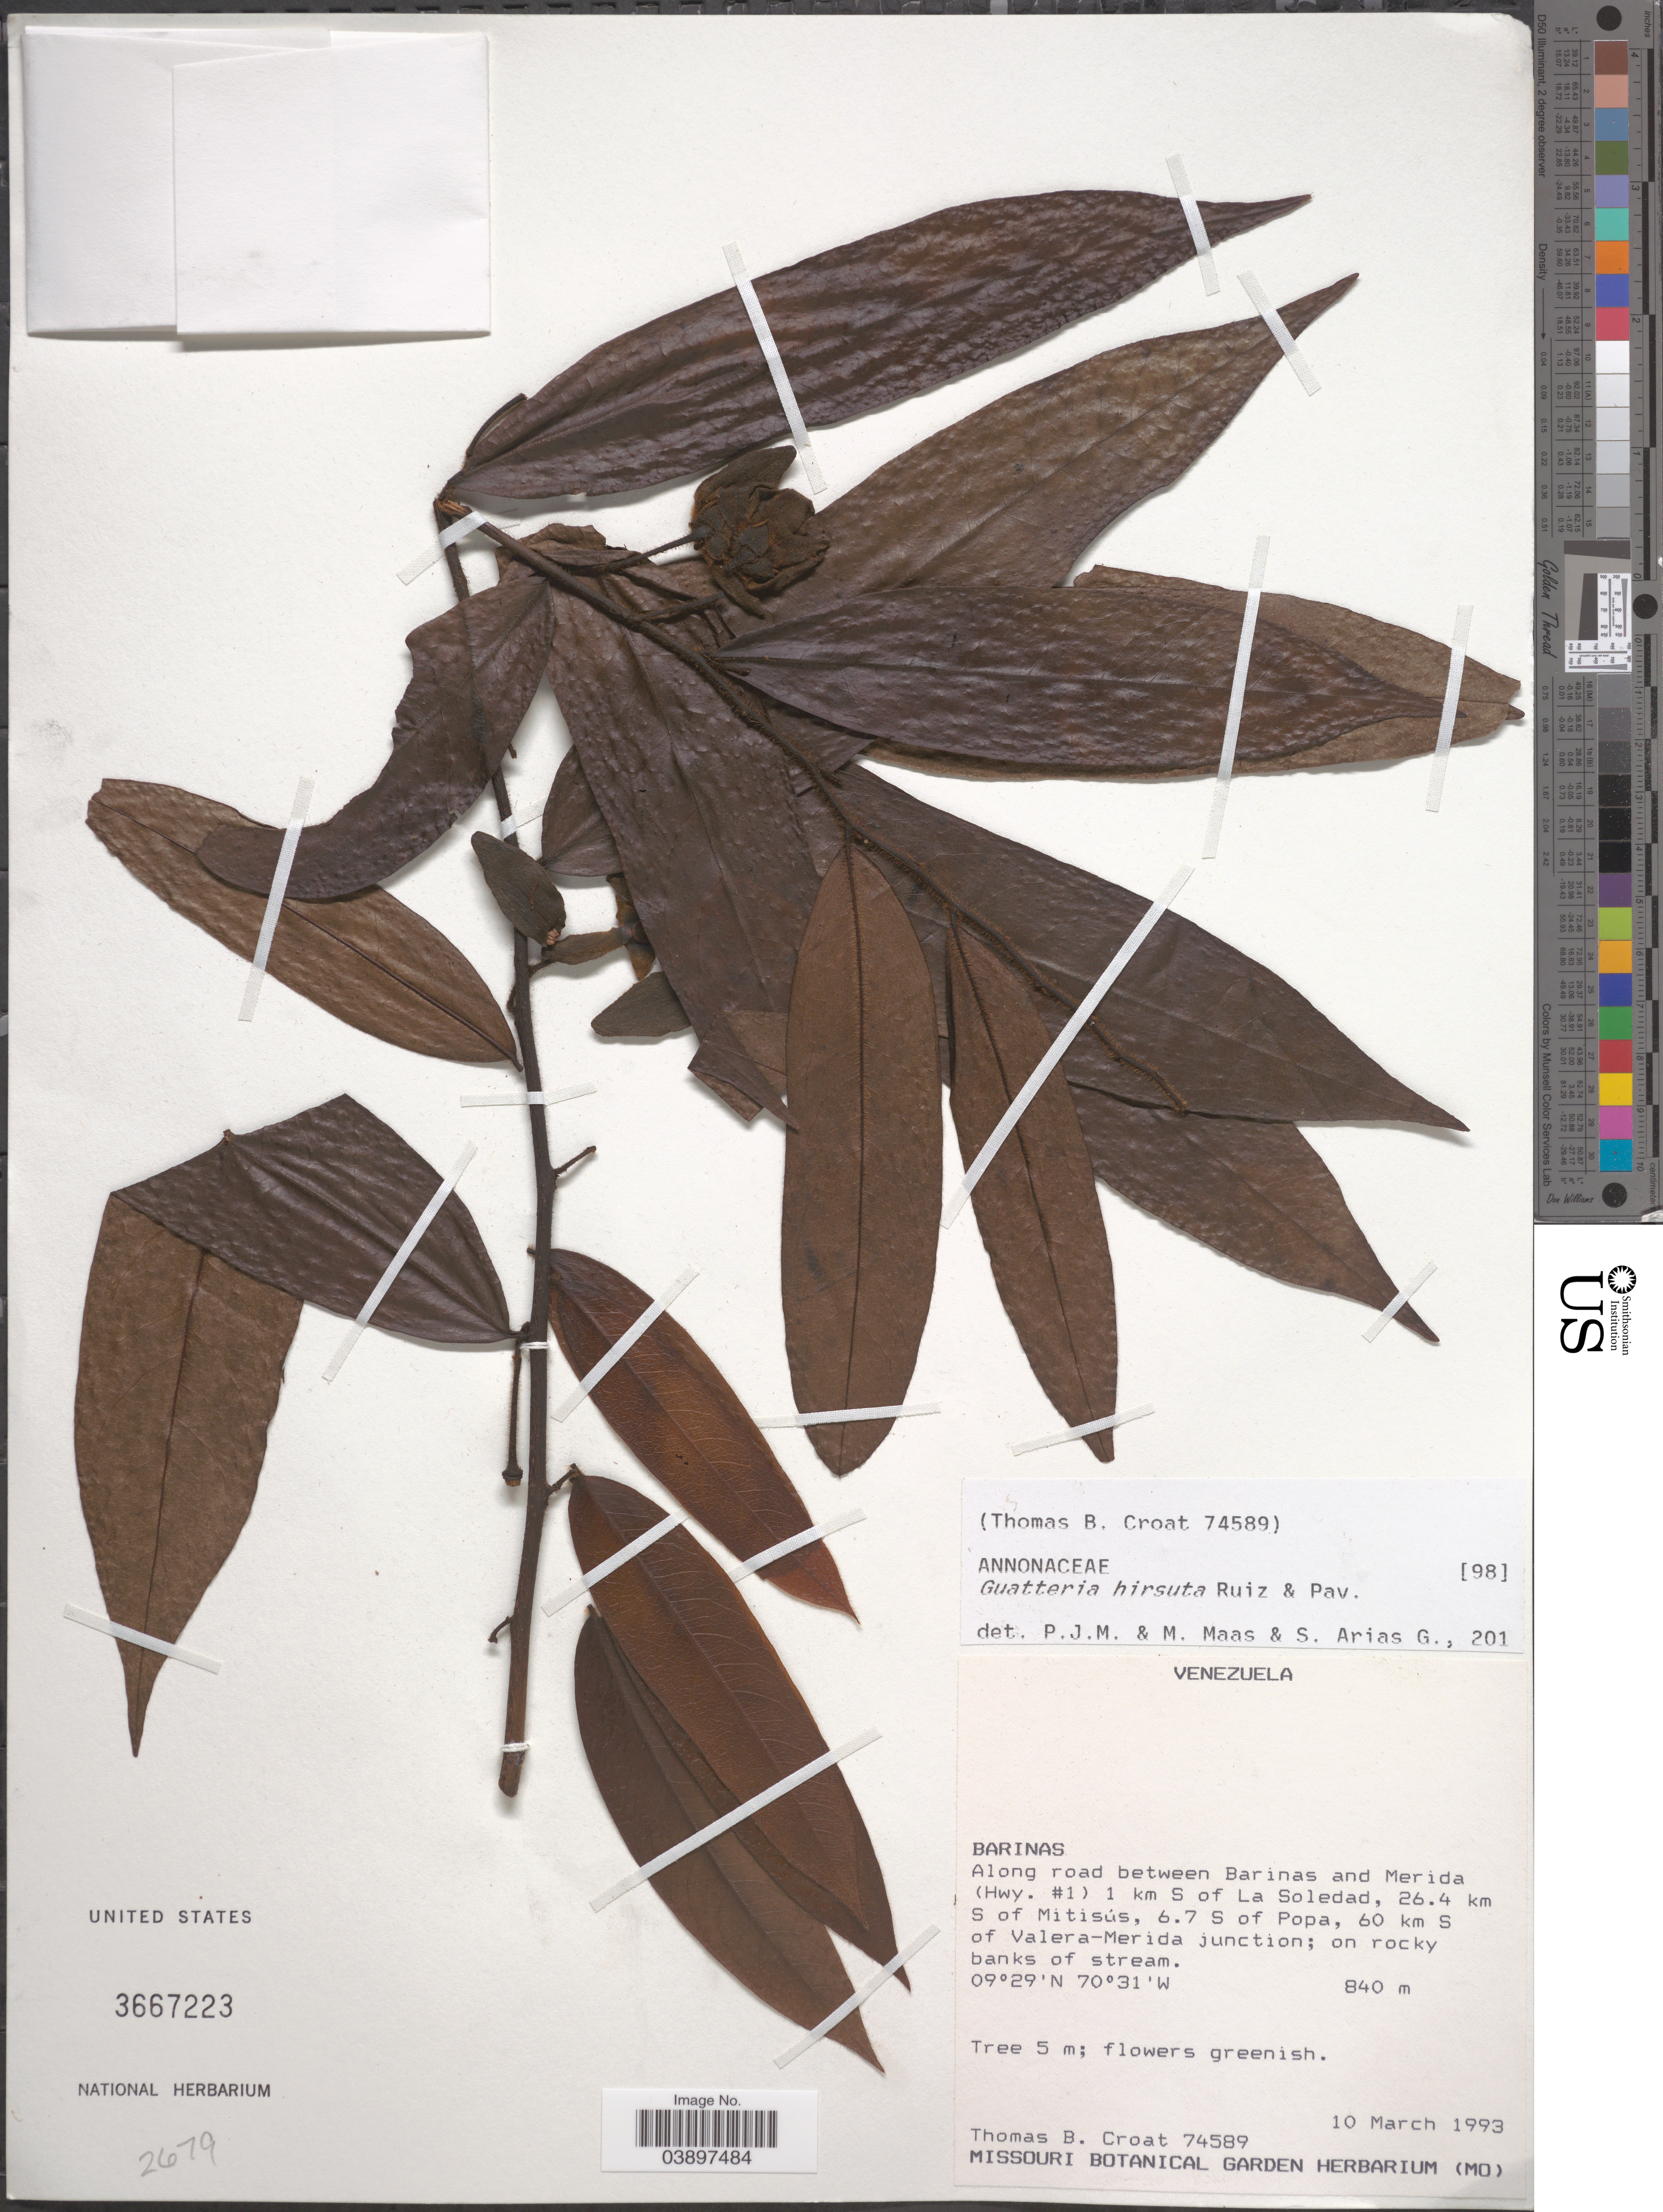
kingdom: Plantae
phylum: Tracheophyta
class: Magnoliopsida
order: Magnoliales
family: Annonaceae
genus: Guatteria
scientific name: Guatteria hirsuta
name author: Ruiz & Pav.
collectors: T. B. Croat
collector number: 74589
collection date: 1993-03-10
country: Venezuela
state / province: Barinas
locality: Along road between Barinas and Merida (Hwy. #1) 1 km S of La Soledad, 26.4 km S of Mitisús, 6.7 S of Popa, 60 km S of Valera-Merida junction.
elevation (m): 840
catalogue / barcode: US 3667223